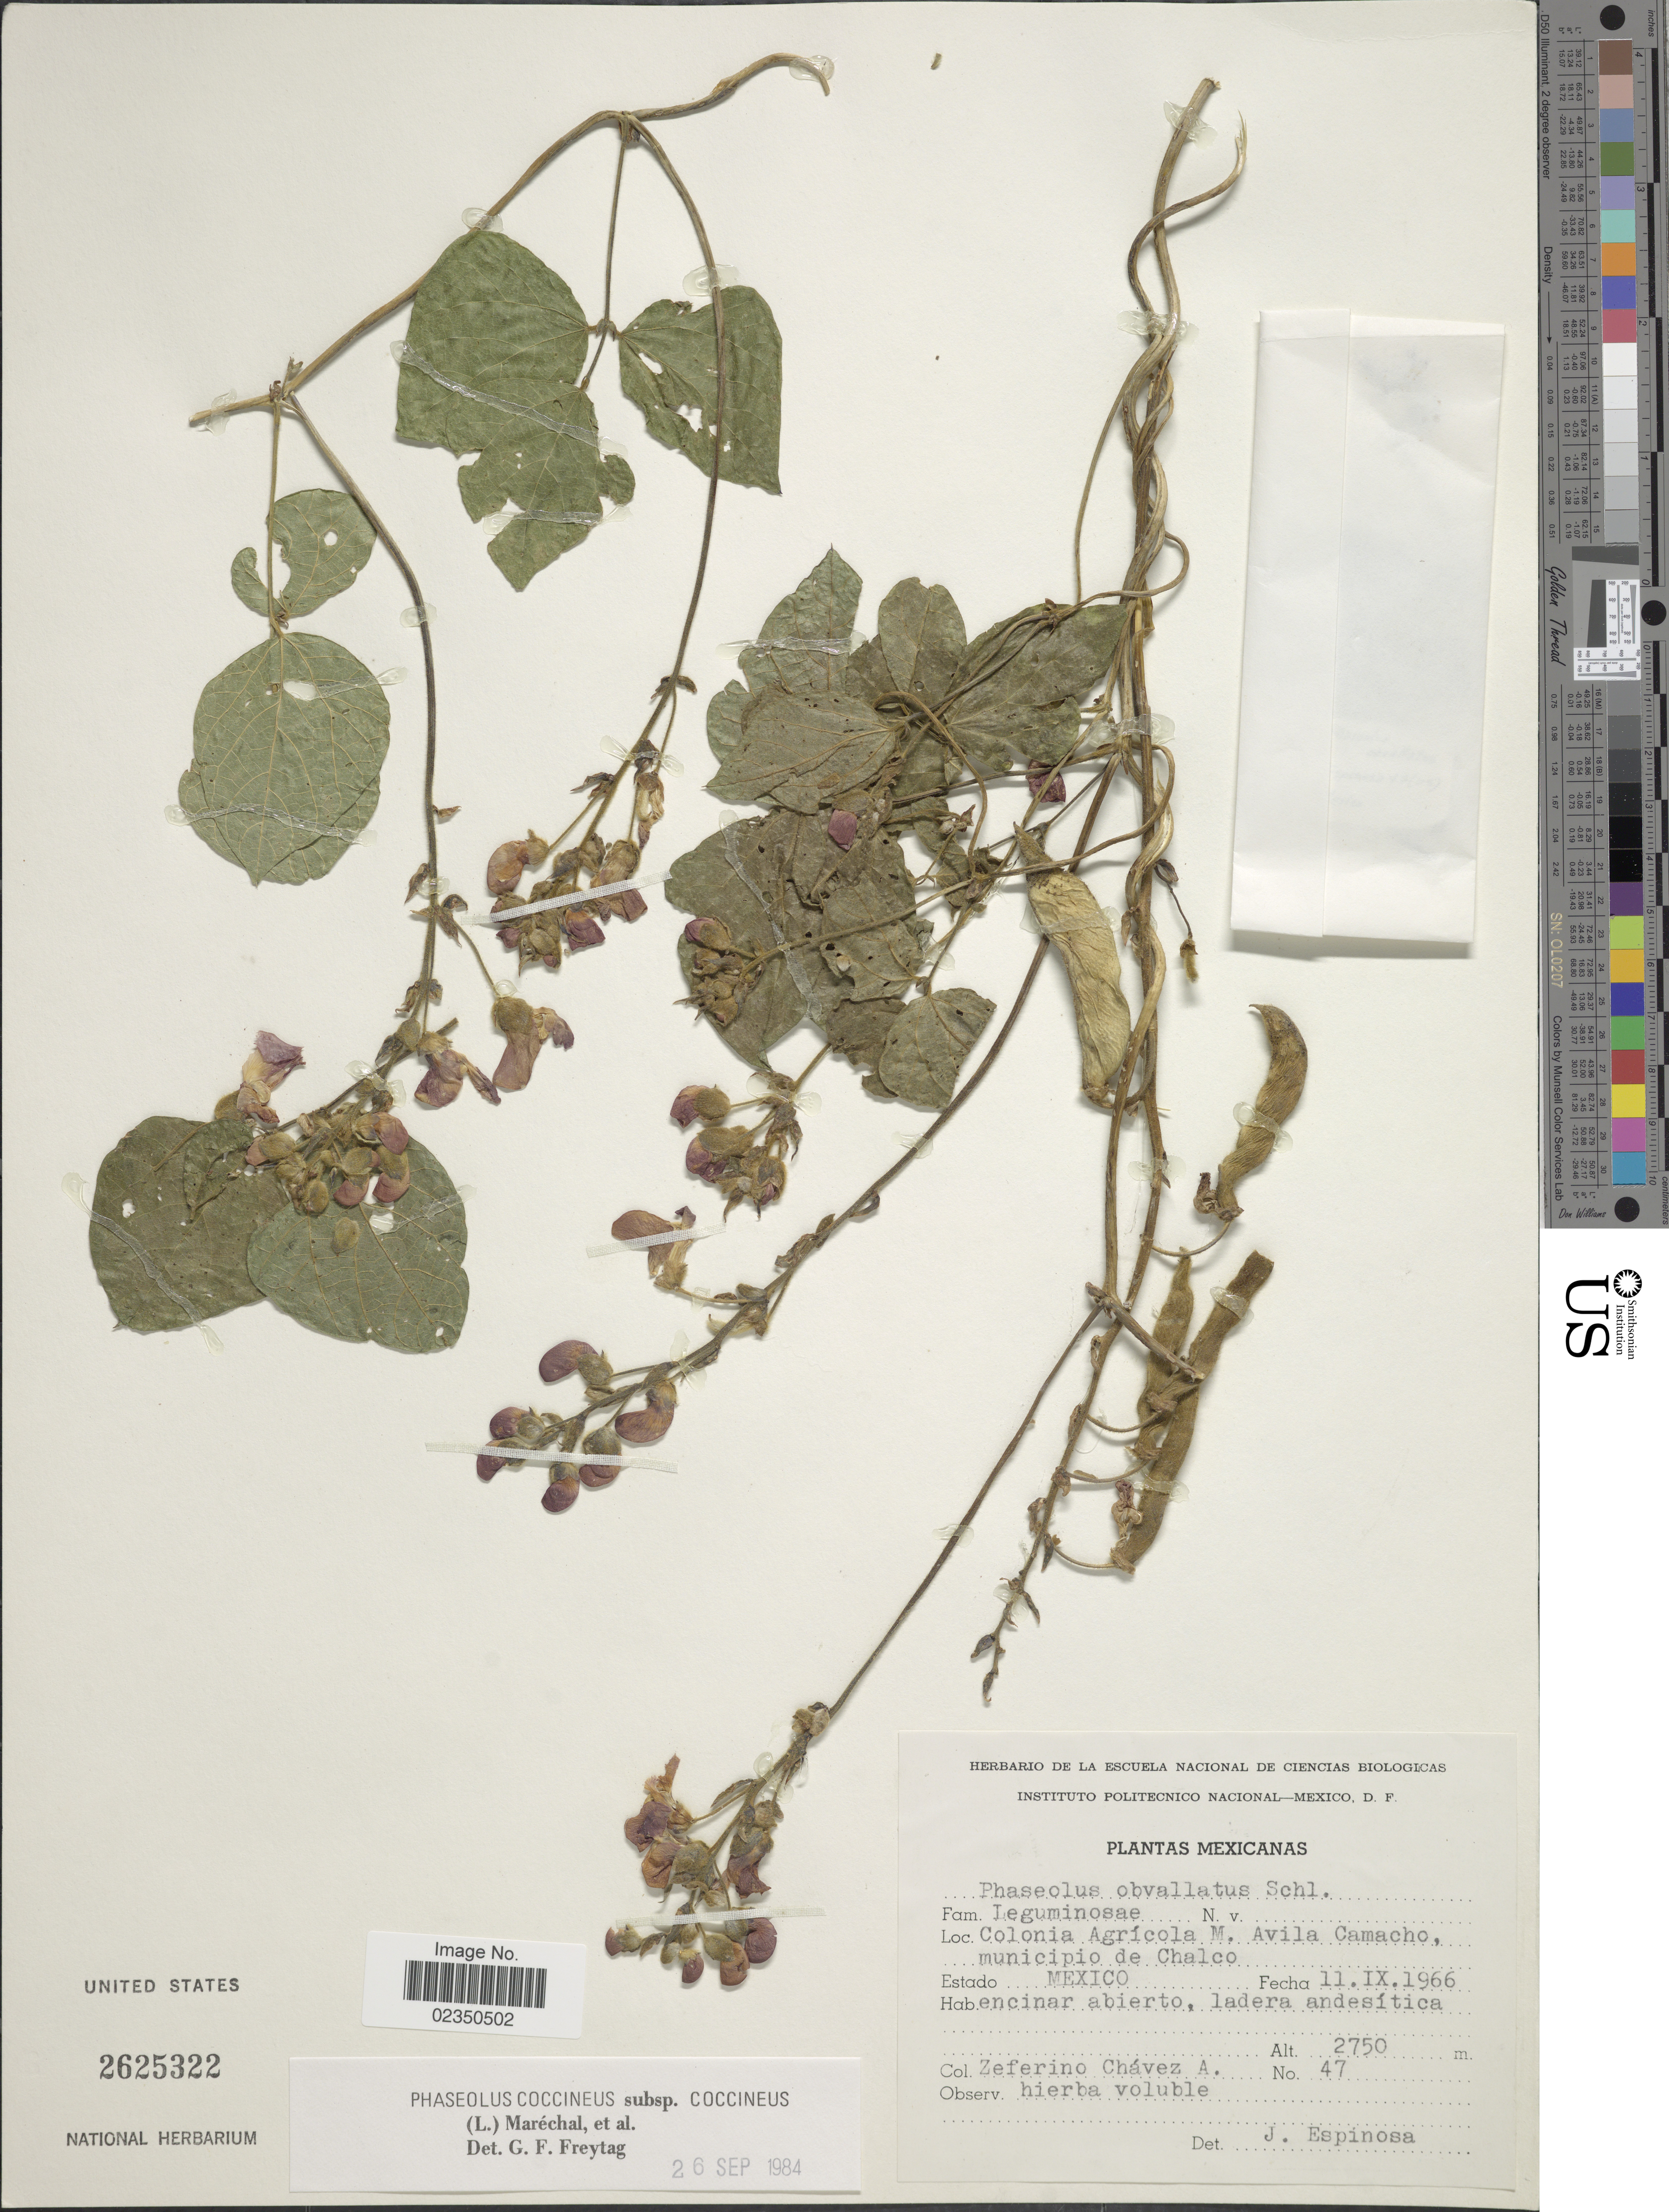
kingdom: Plantae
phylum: Tracheophyta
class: Magnoliopsida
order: Fabales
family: Fabaceae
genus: Phaseolus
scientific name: Phaseolus coccineus subsp. coccineus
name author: L.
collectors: Z. Chávez A.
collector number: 47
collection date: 1966-09-11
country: Mexico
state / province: México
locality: Colonia Agricola M. Avila Camacho, Estado Mexico.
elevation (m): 2750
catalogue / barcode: US 2625322